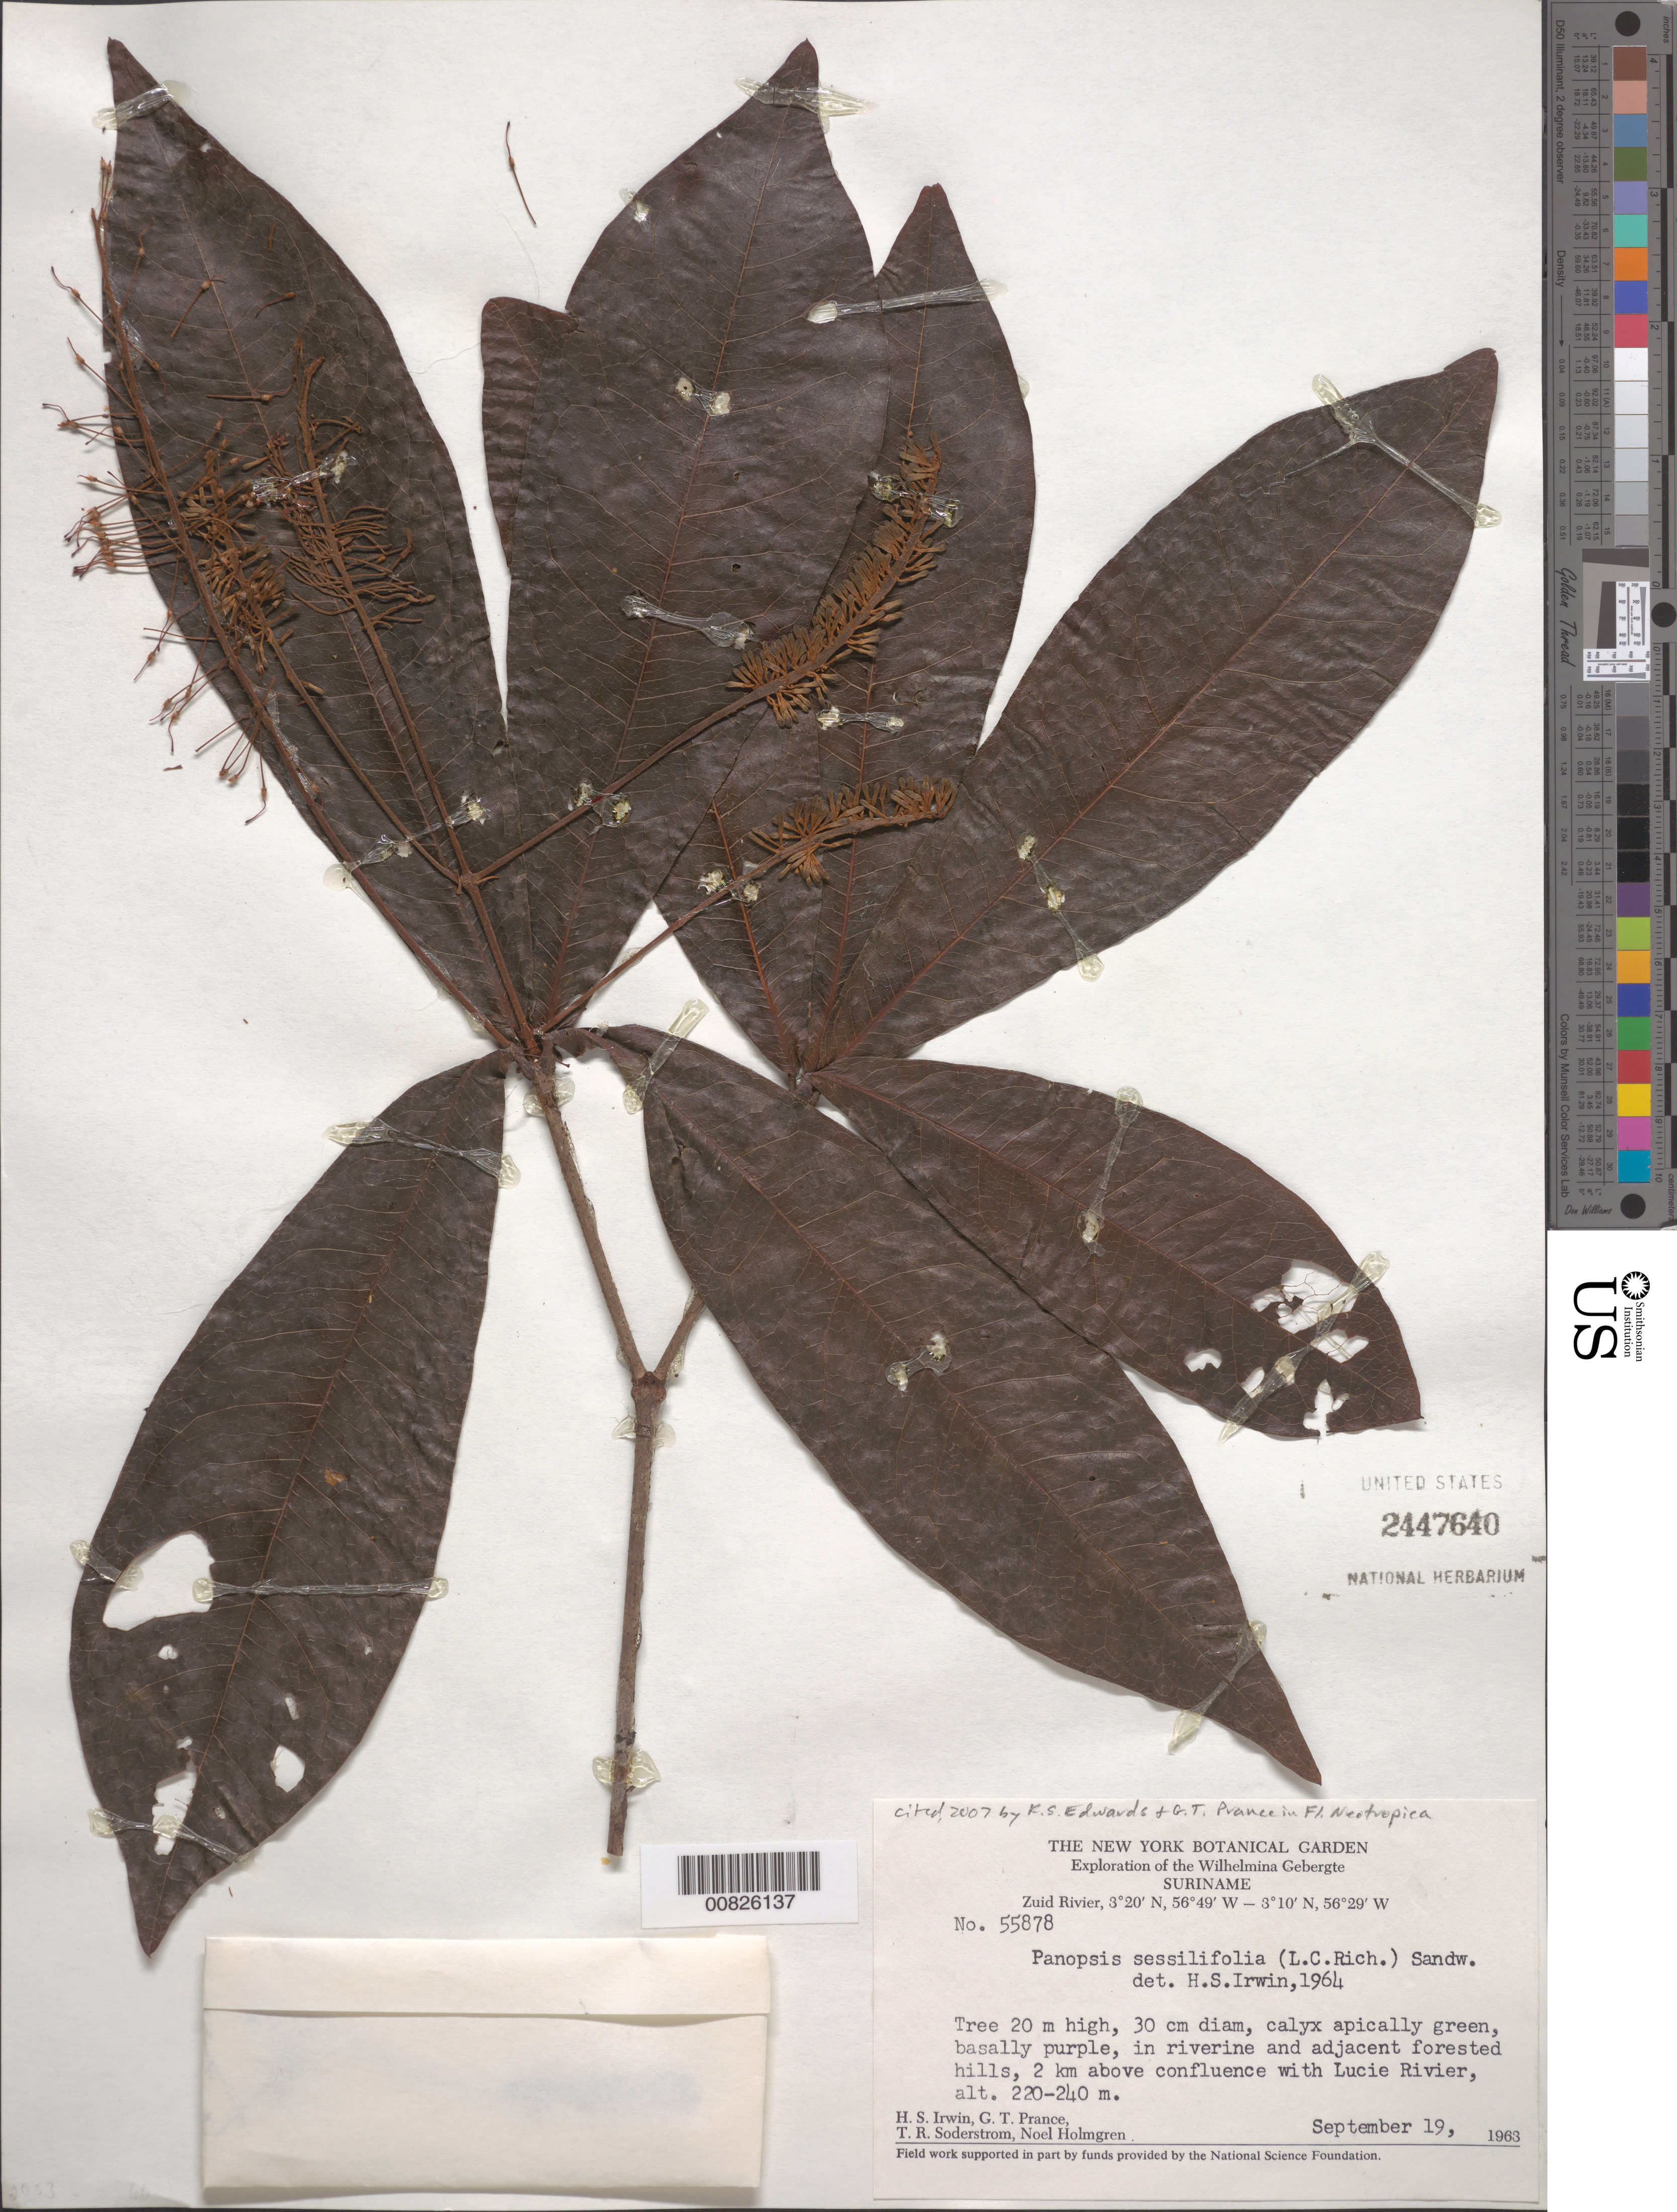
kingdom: Plantae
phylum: Tracheophyta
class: Magnoliopsida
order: Proteales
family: Proteaceae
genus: Panopsis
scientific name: Panopsis sessilifolia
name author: (Rich.) Sandwith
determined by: Irwin, Howard S.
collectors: H. Irwin, G. T. Prance, T. R. Soderstrom & N. H. Holmgren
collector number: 55878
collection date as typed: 19-Sep-63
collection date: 1963-09-19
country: Suriname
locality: Zuid River, 2 km above confluence with Lucie R., Wilhelmina Gebergte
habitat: Riverine forest and adjacent forested hills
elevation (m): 220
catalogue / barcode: US 2447640